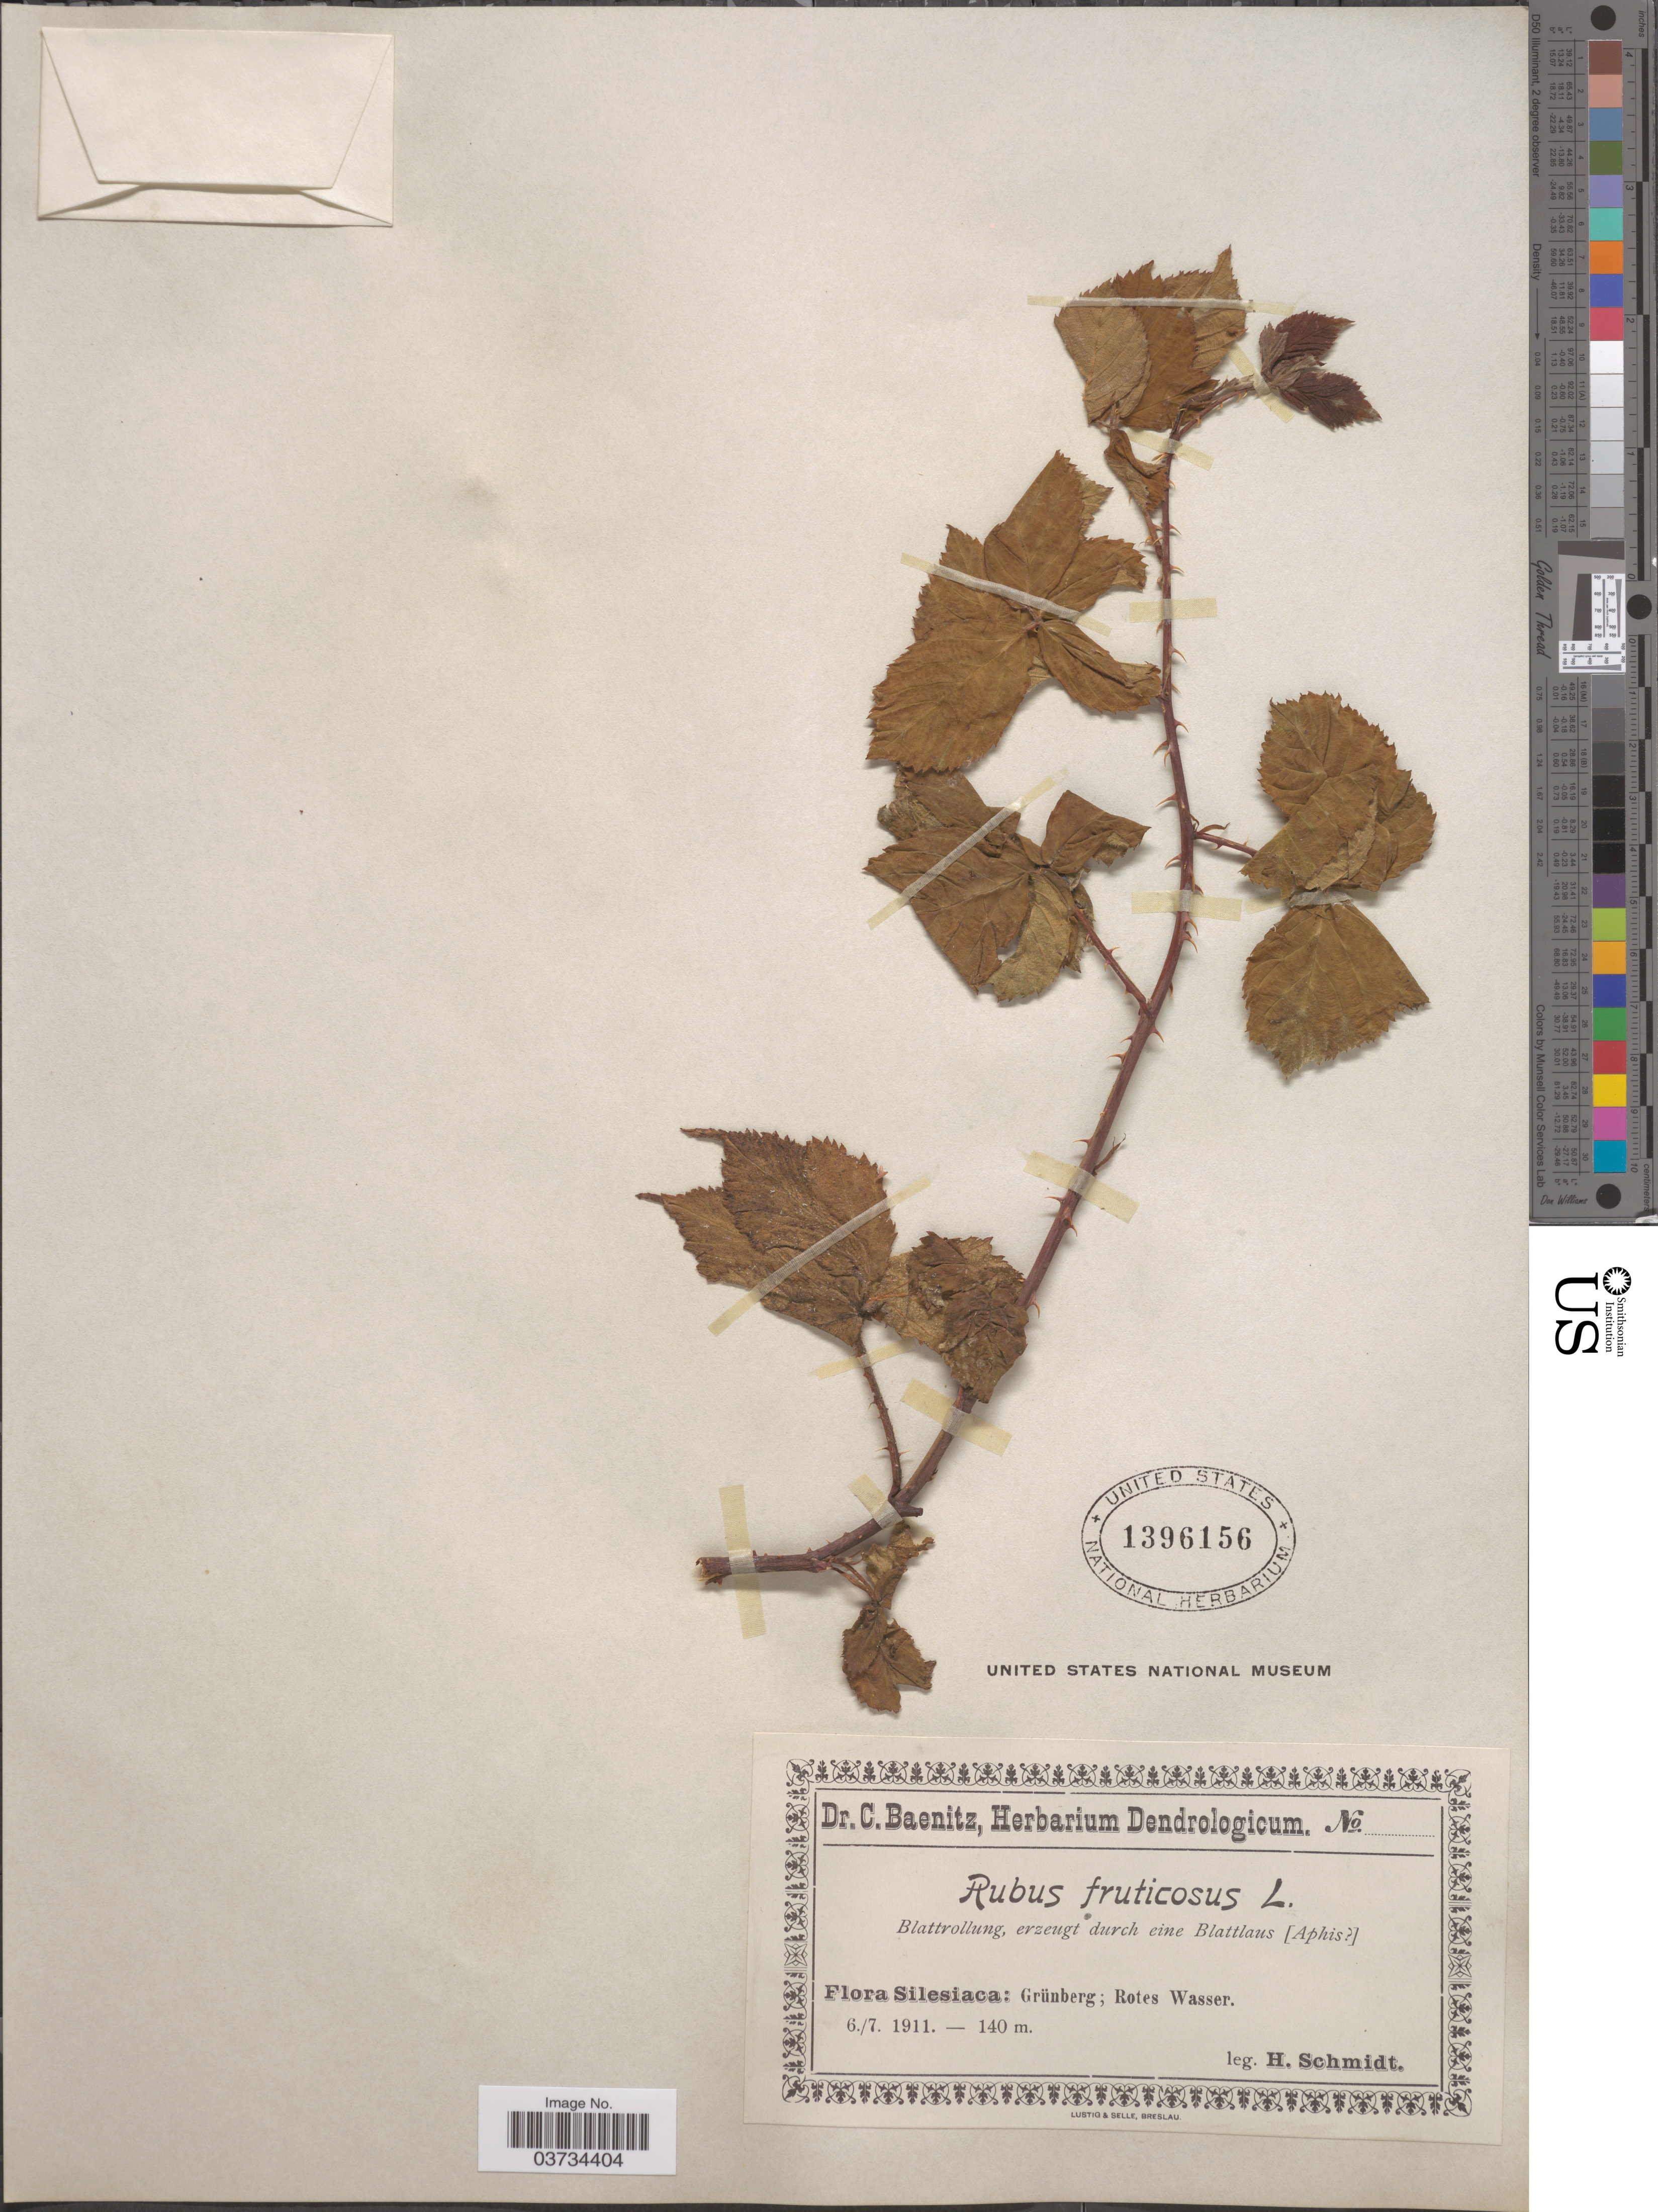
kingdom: Plantae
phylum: Tracheophyta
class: Magnoliopsida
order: Rosales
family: Rosaceae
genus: Rubus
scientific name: Rubus fruticosus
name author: L.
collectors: H. Schmidt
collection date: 1911-07-06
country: Poland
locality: Silesiaca: Grünberg; Rotes Wasser.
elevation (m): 140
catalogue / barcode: US 1396156